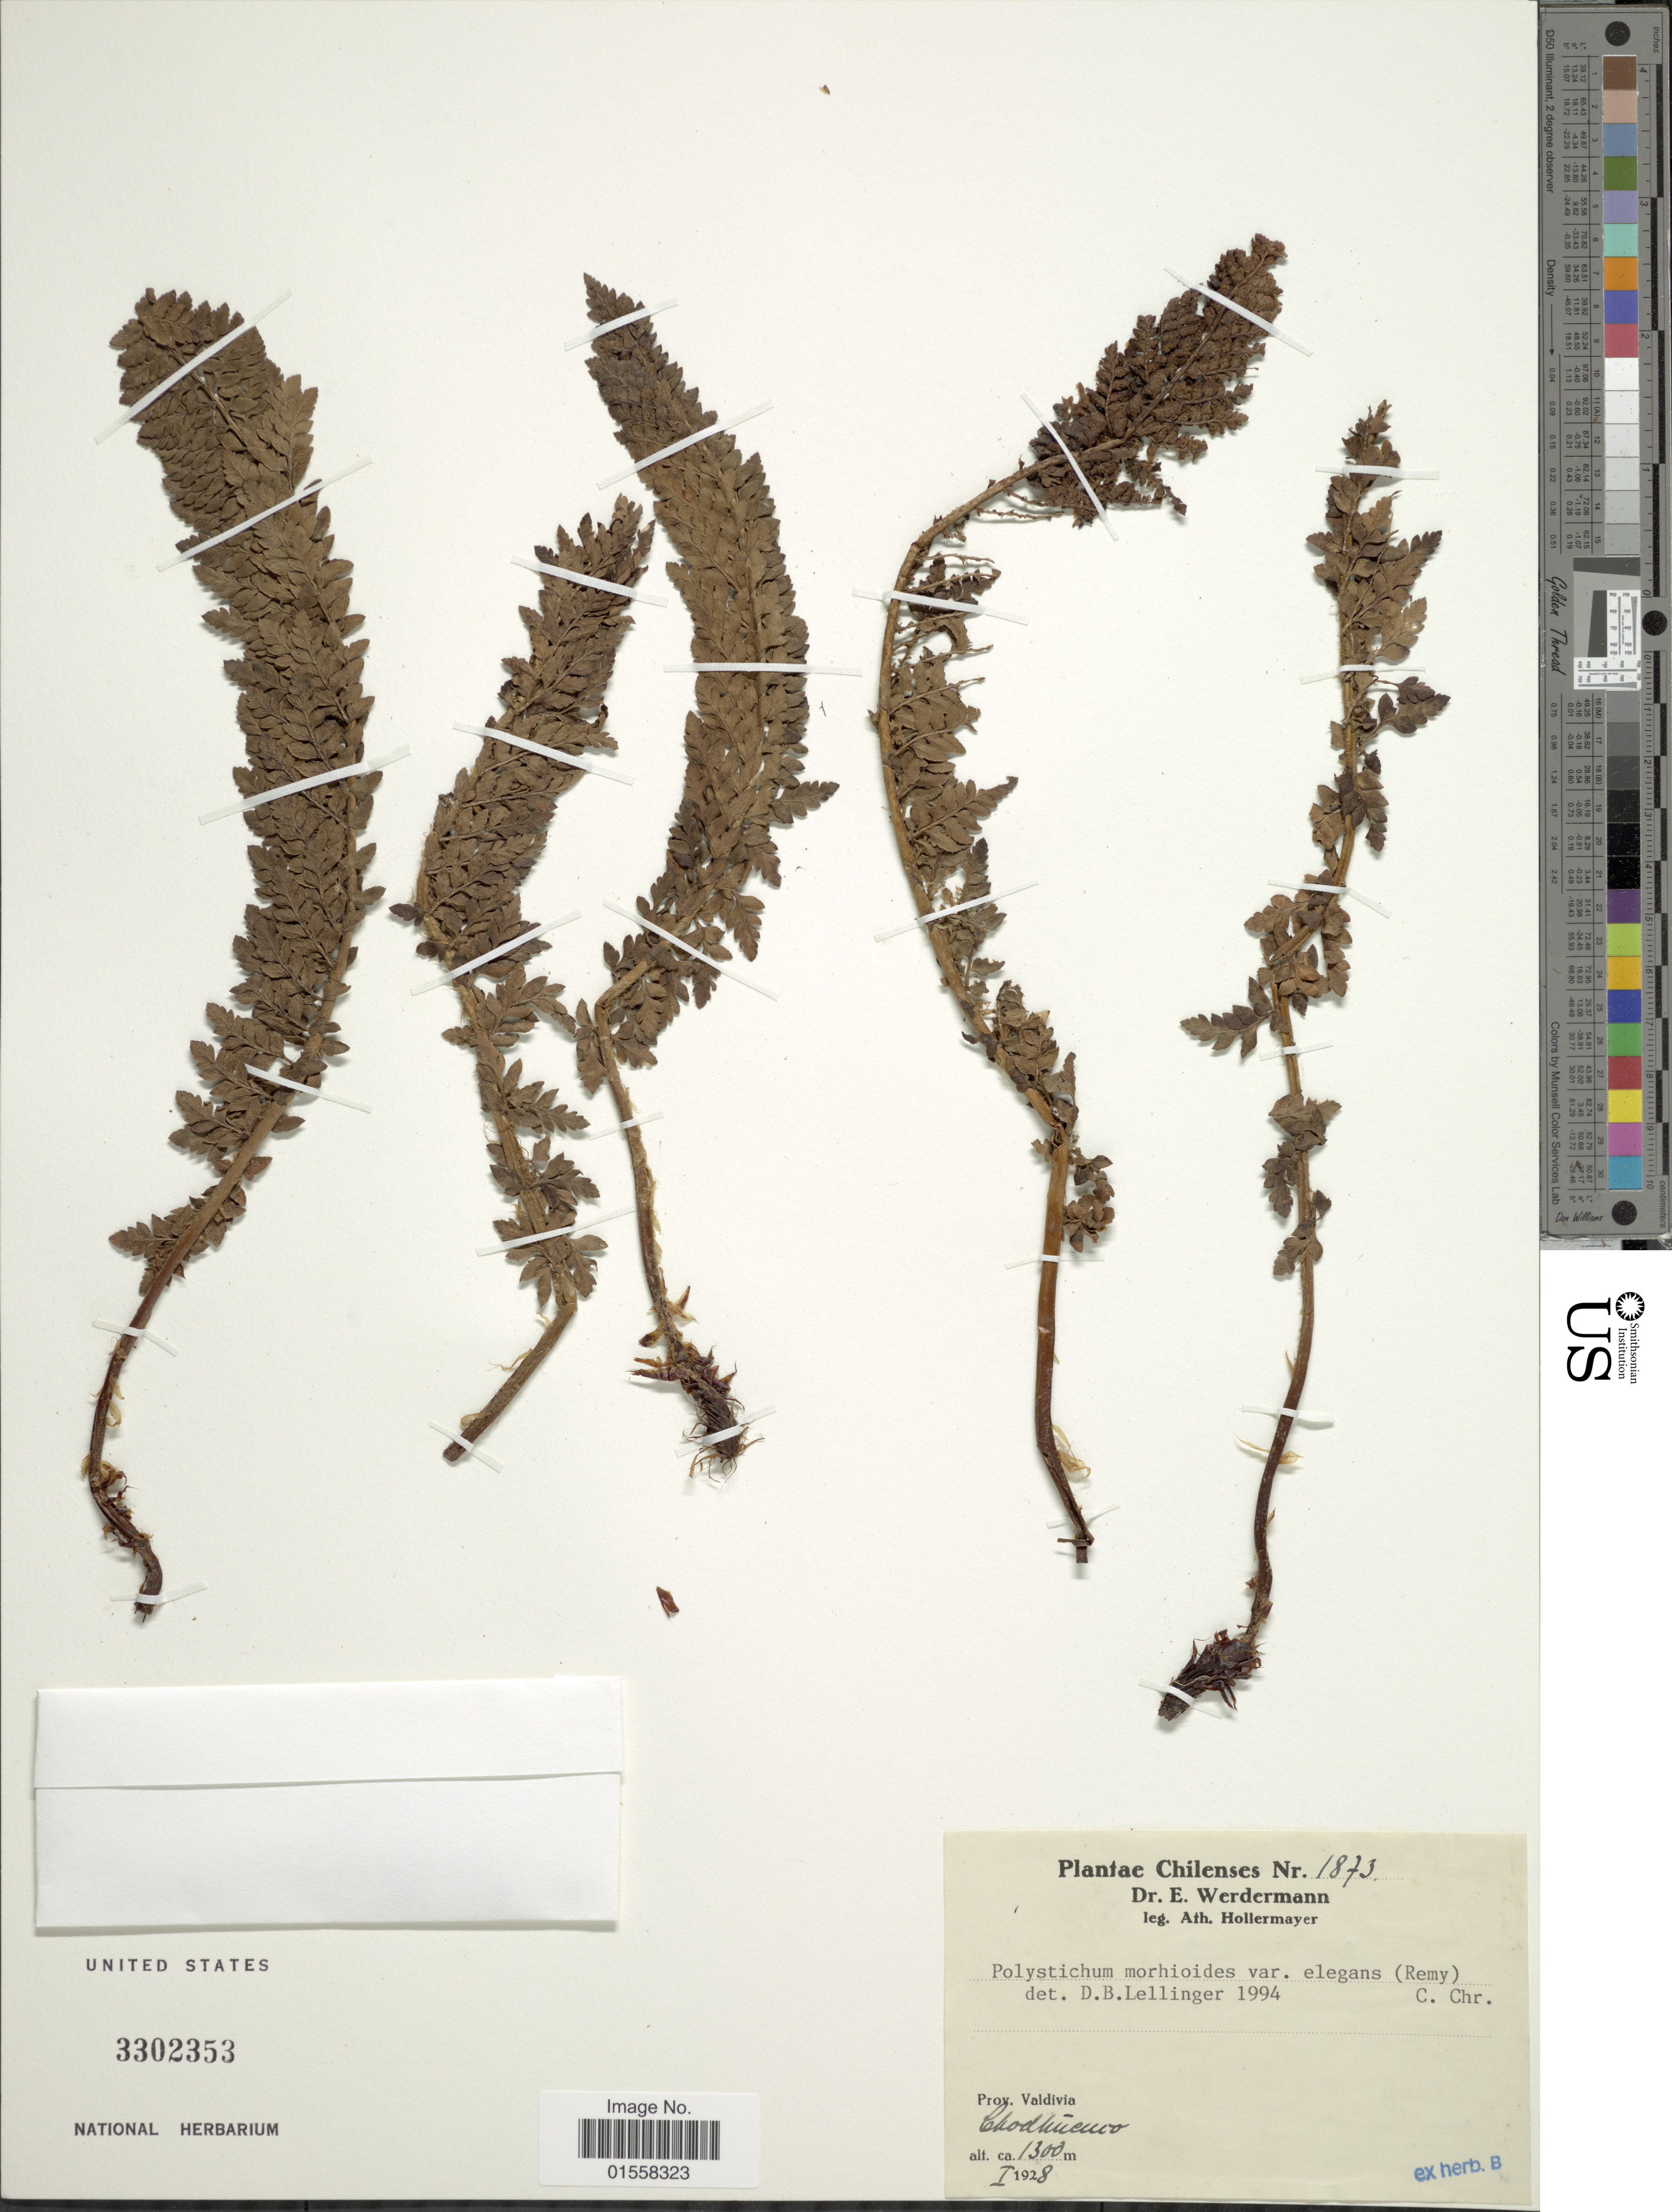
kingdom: Plantae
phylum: Tracheophyta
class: Polypodiopsida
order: Polypodiales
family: Dryopteridaceae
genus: Polystichum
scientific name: Polystichum mohrioides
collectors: A. Hollermayer & E. Werdermann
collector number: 1873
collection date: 1928-01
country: Chile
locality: Chilenses, Prov. Valdivia, Chodhuecuco.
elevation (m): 1300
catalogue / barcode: US 332353